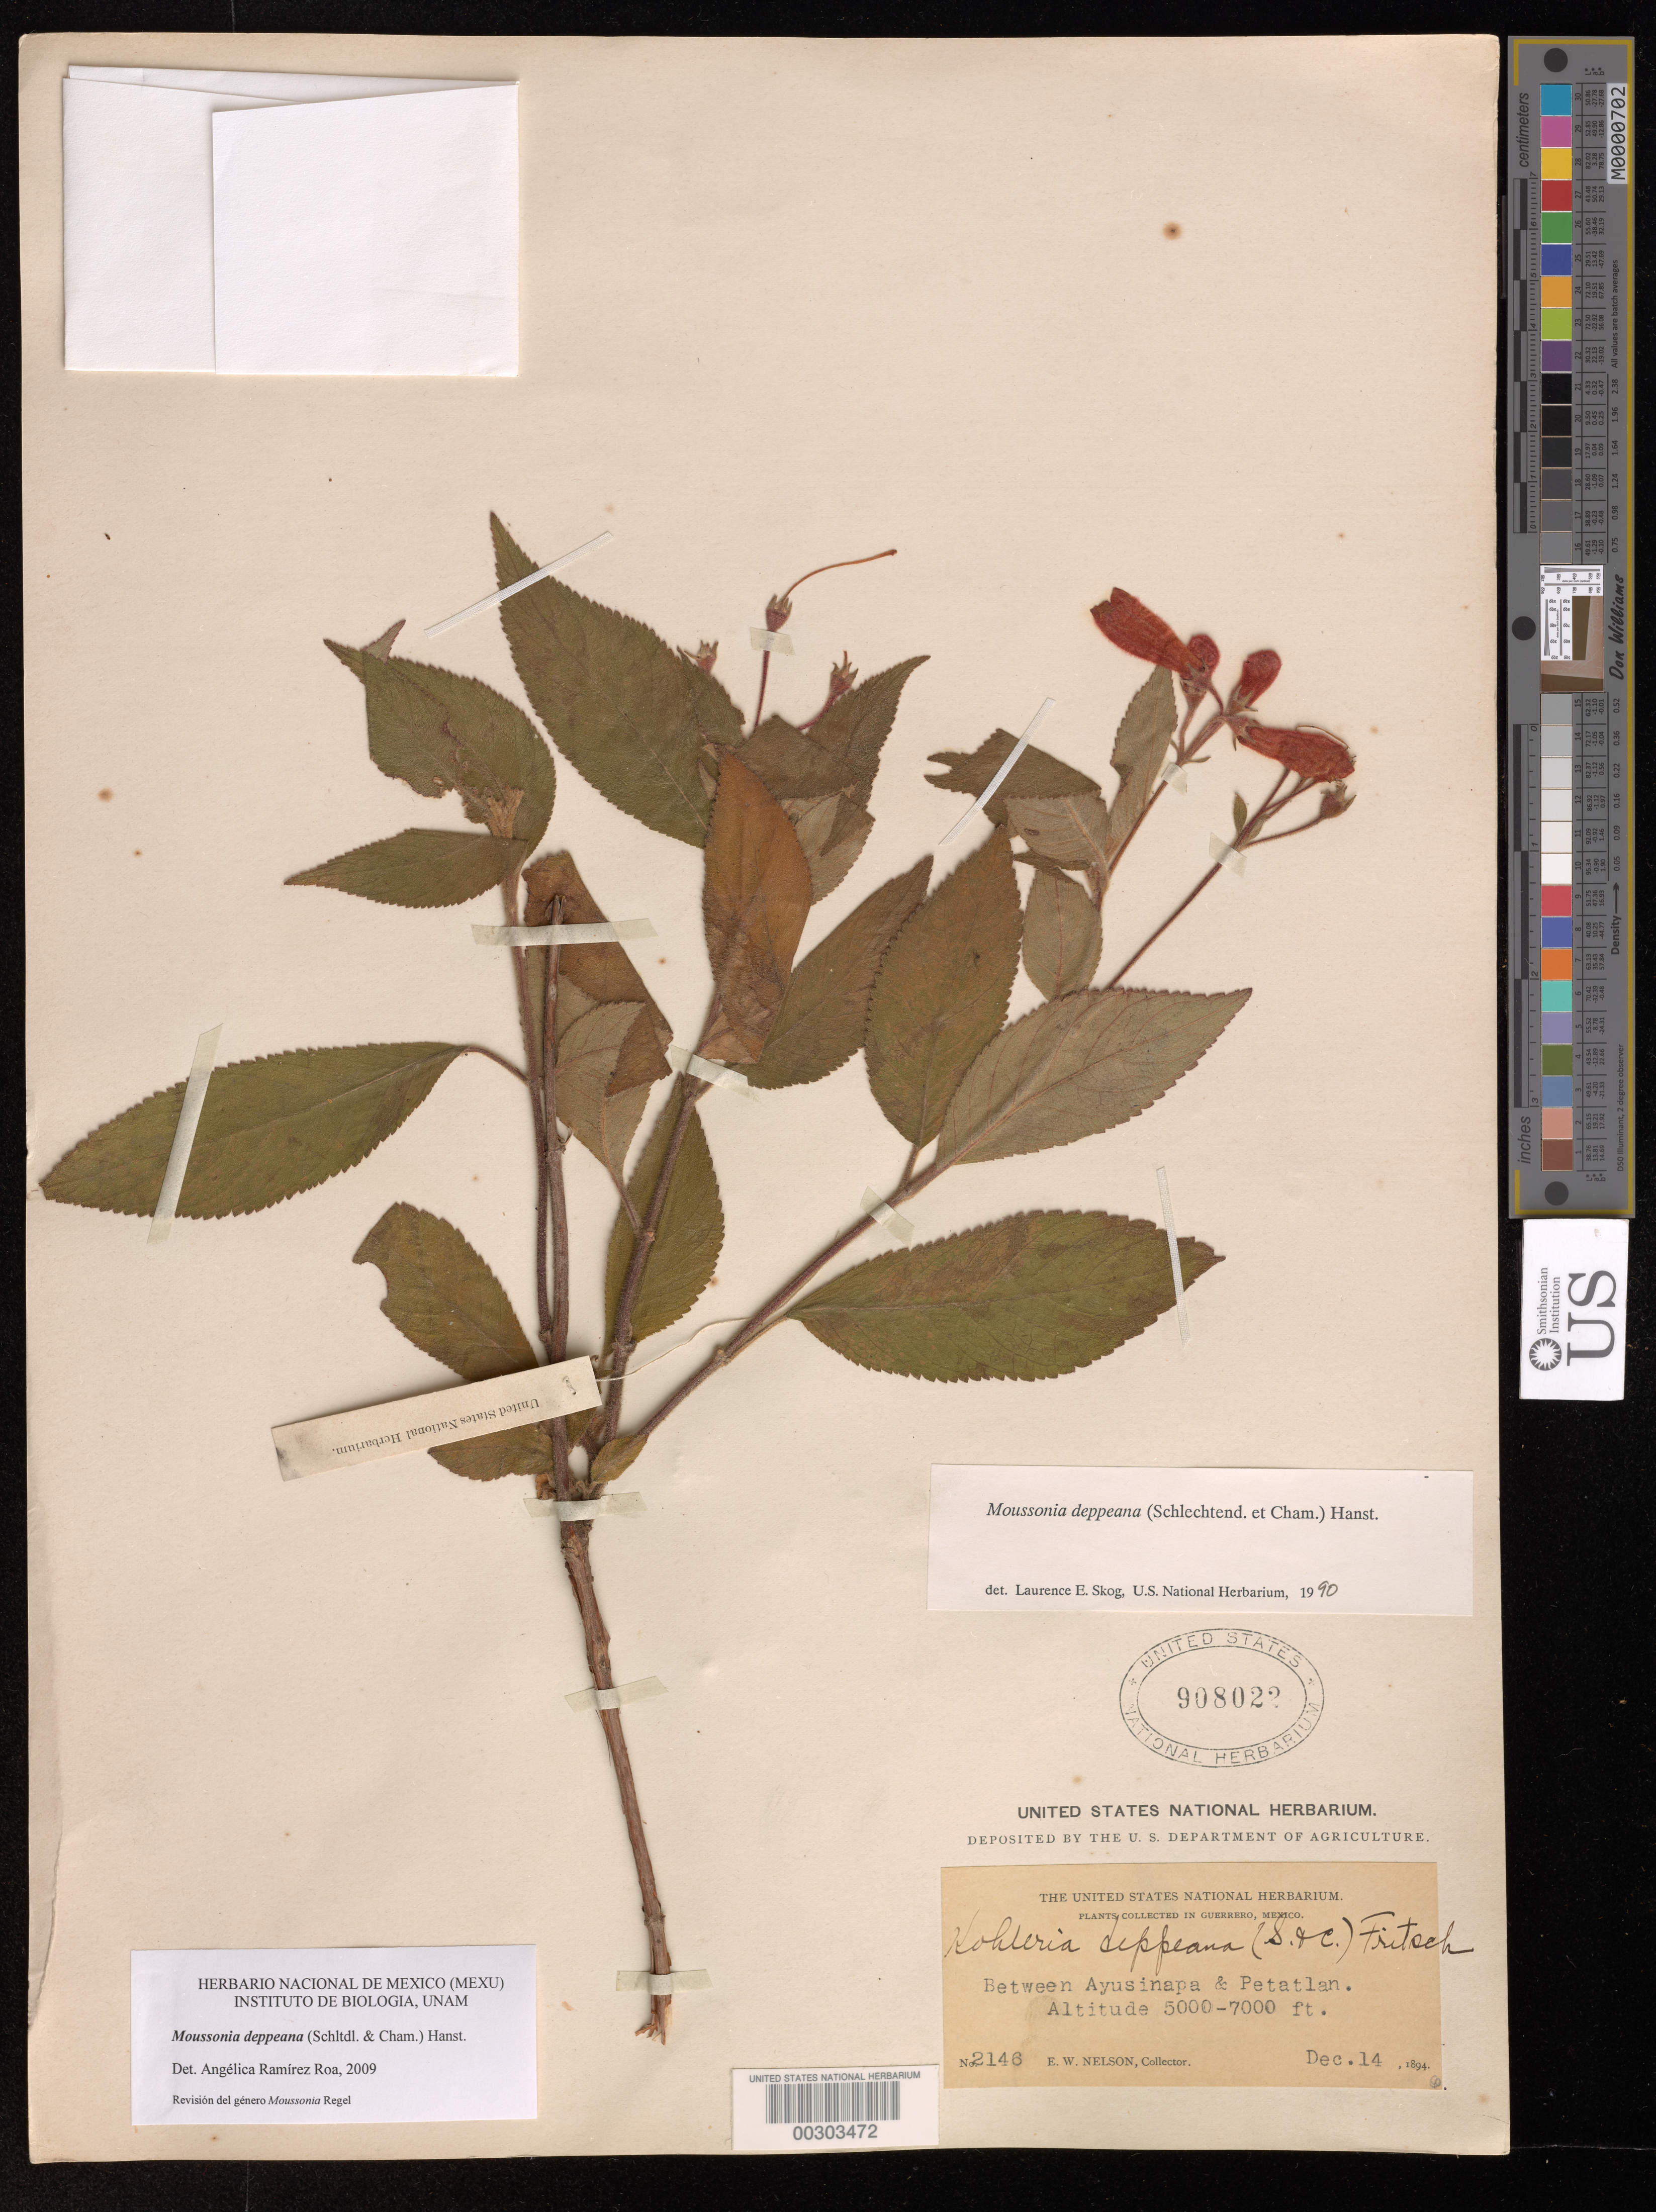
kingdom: Plantae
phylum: Tracheophyta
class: Magnoliopsida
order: Lamiales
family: Gesneriaceae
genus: Moussonia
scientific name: Moussonia deppeana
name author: (Schltdl. & Cham.) Klotzsch ex Hanst.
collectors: E. W. Nelson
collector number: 2146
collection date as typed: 14 Dec 1894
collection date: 1894-12-14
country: Mexico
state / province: Guerrero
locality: Between Ayusinapa and Petatlan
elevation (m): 1524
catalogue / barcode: US 908022